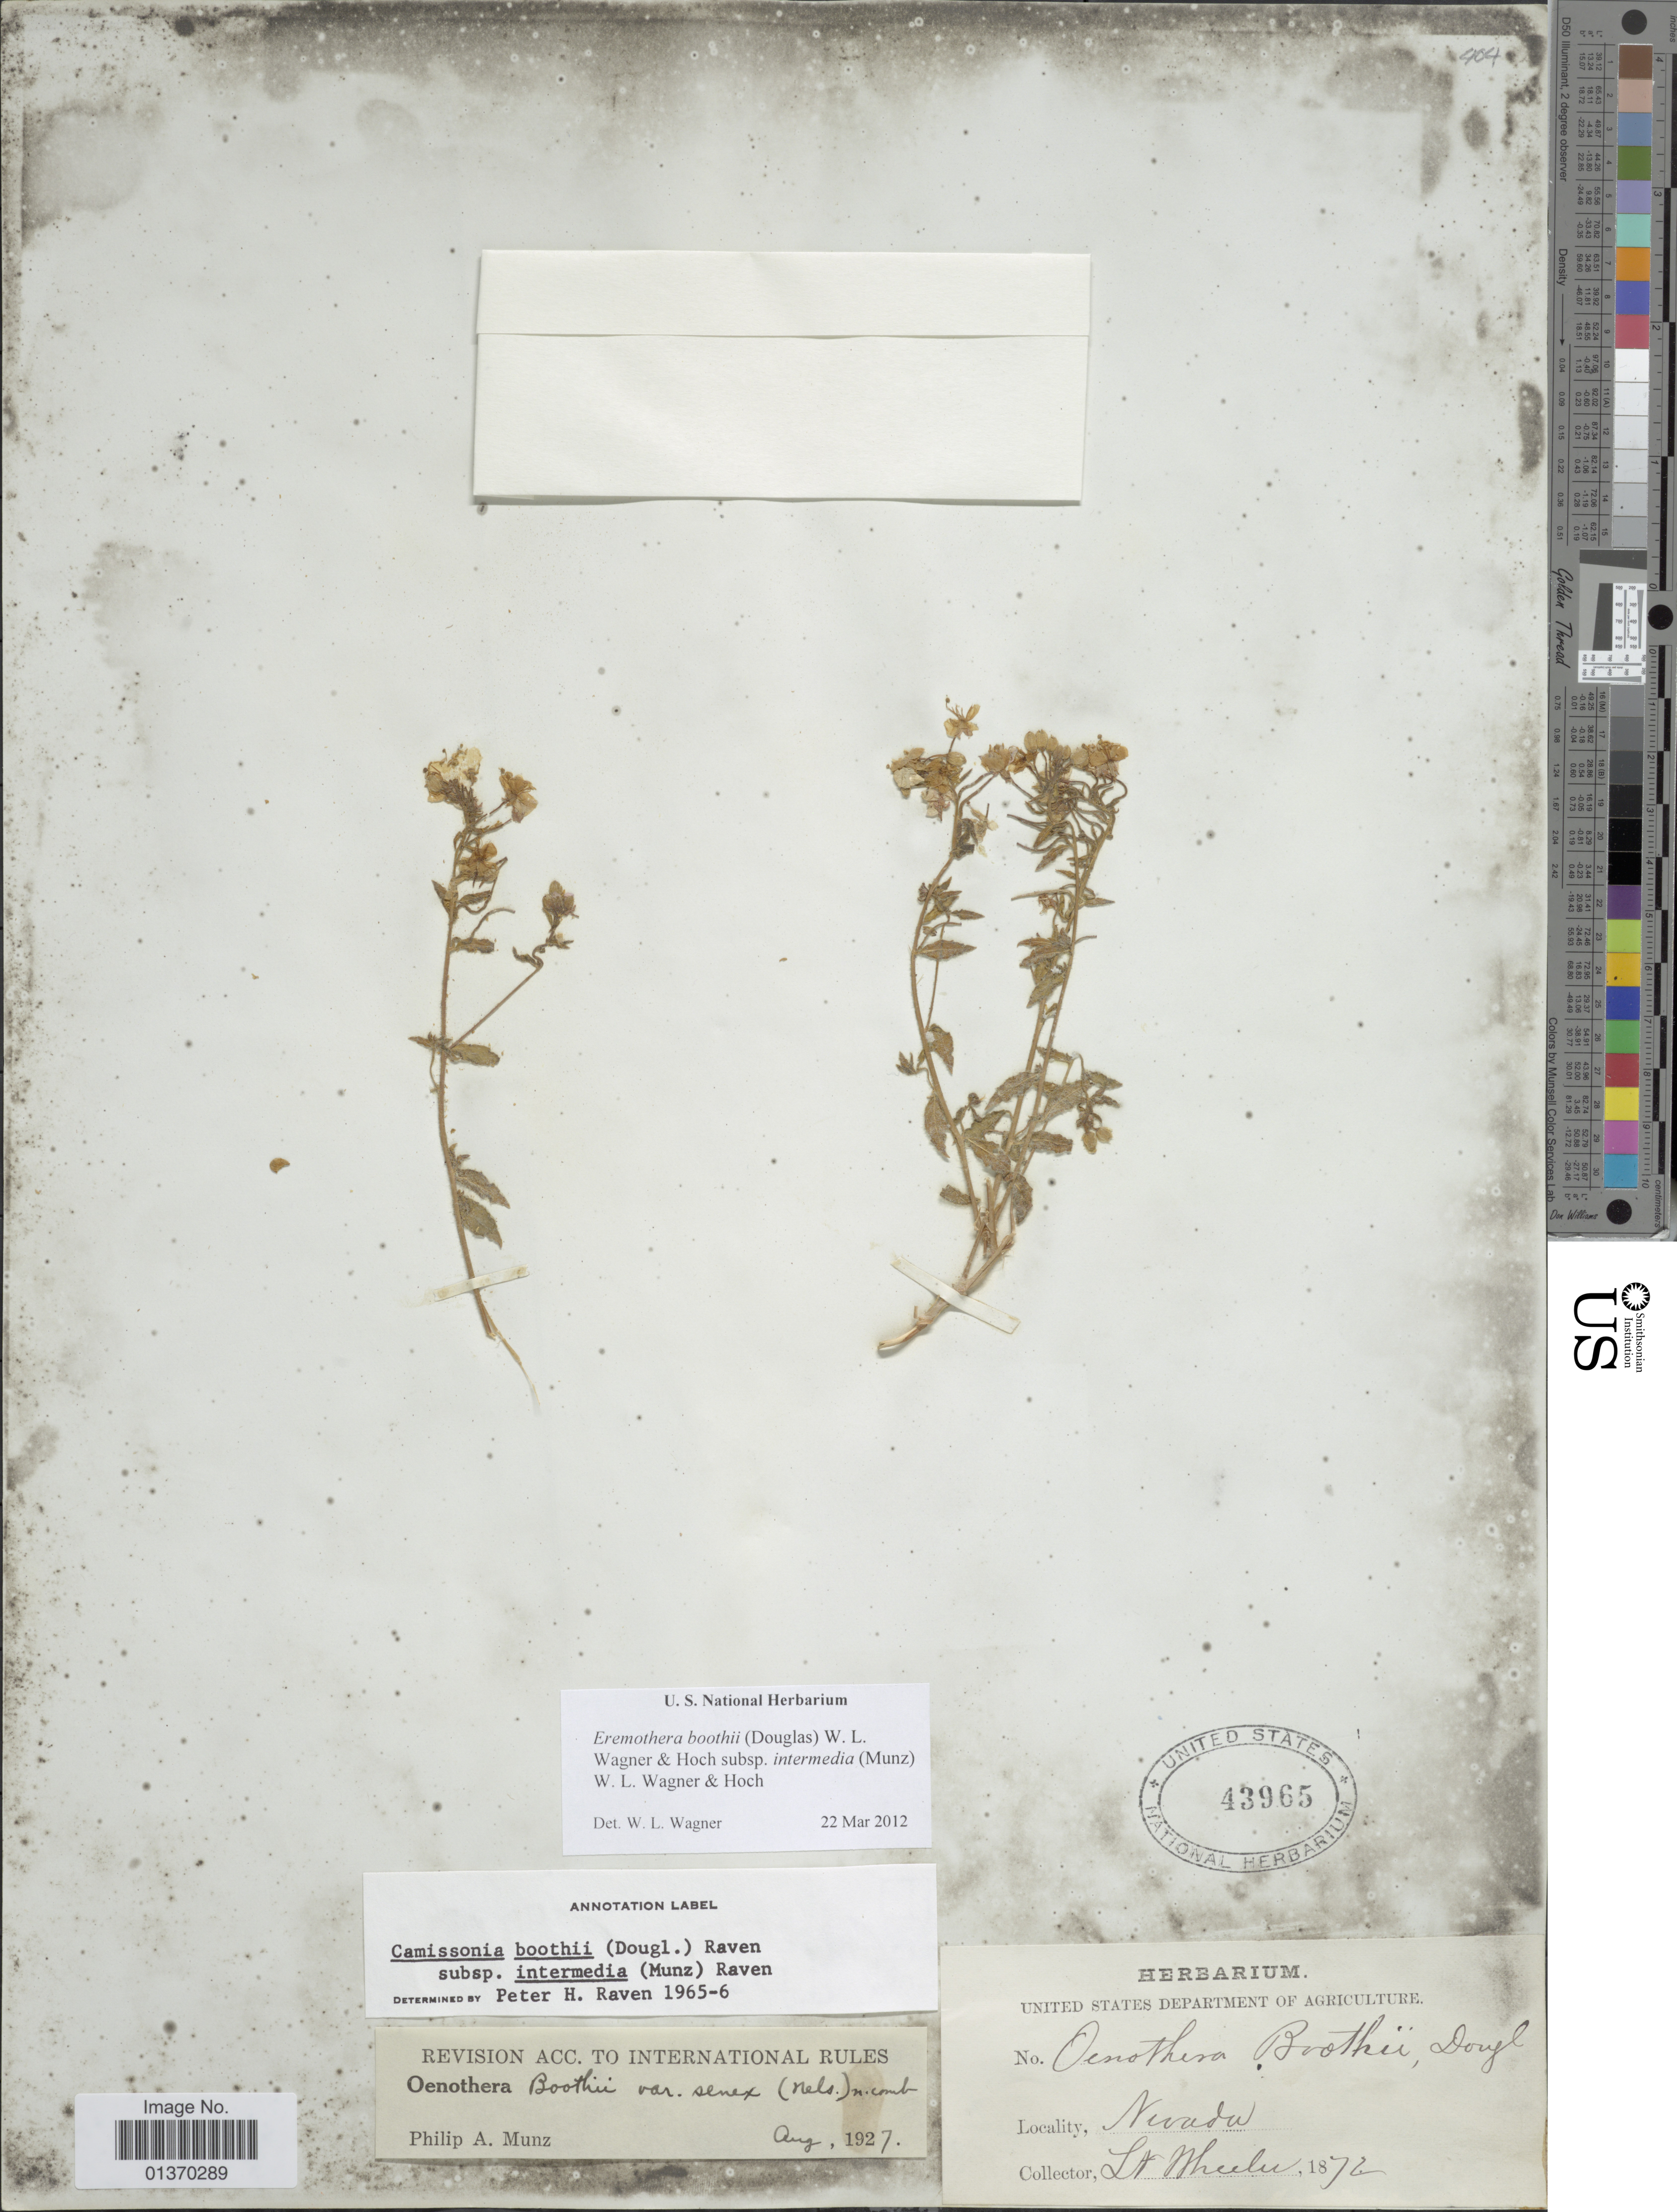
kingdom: Plantae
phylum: Tracheophyta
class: Magnoliopsida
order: Myrtales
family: Onagraceae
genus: Eremothera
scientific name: Eremothera boothii subsp. intermedia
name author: (Munz) W.L. Wagner & Hoch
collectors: L. Wheeler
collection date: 1872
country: United States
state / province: Nevada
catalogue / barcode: US 43965